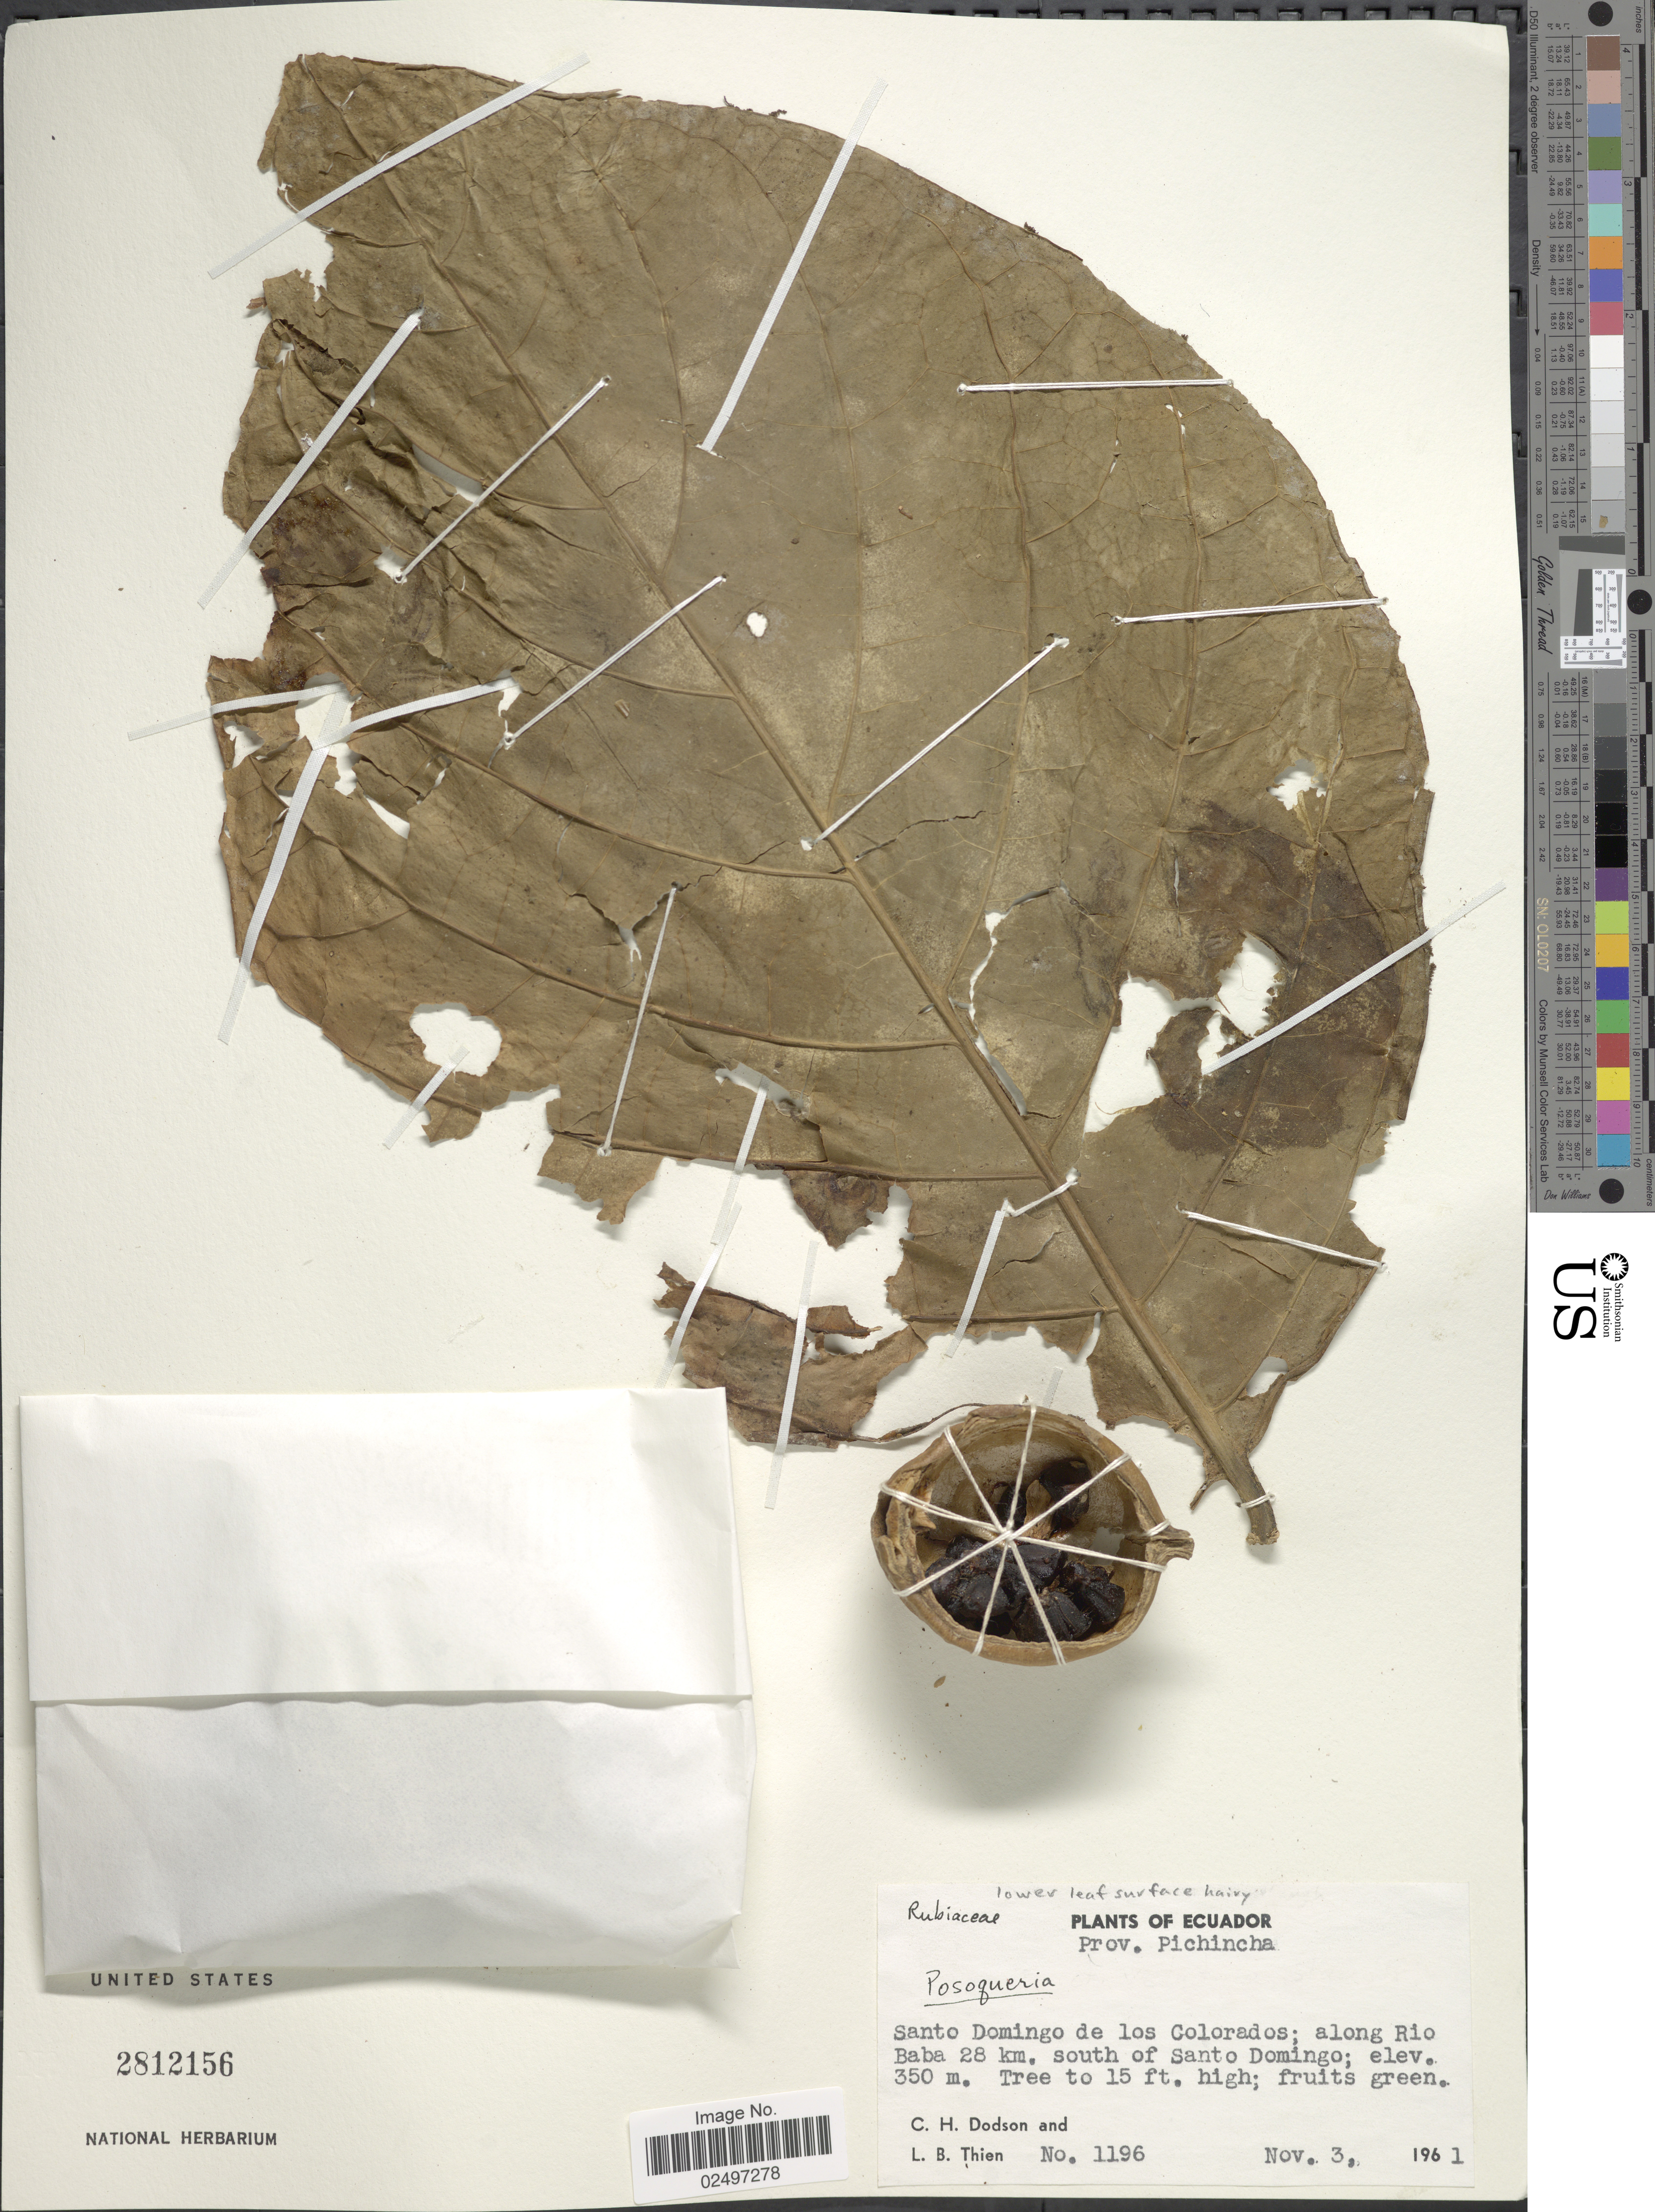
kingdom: Plantae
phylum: Tracheophyta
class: Magnoliopsida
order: Gentianales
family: Rubiaceae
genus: Posoqueria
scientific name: Posoqueria sp.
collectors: C. H. Dodson & L. Thien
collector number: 1196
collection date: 1961-11-03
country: Ecuador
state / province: Pichincha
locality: Prov. Pichincha, Santo Domingo de los Colorados: along Rio Baba 28 km. south of Santo Domingo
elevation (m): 350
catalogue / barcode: US 2812156